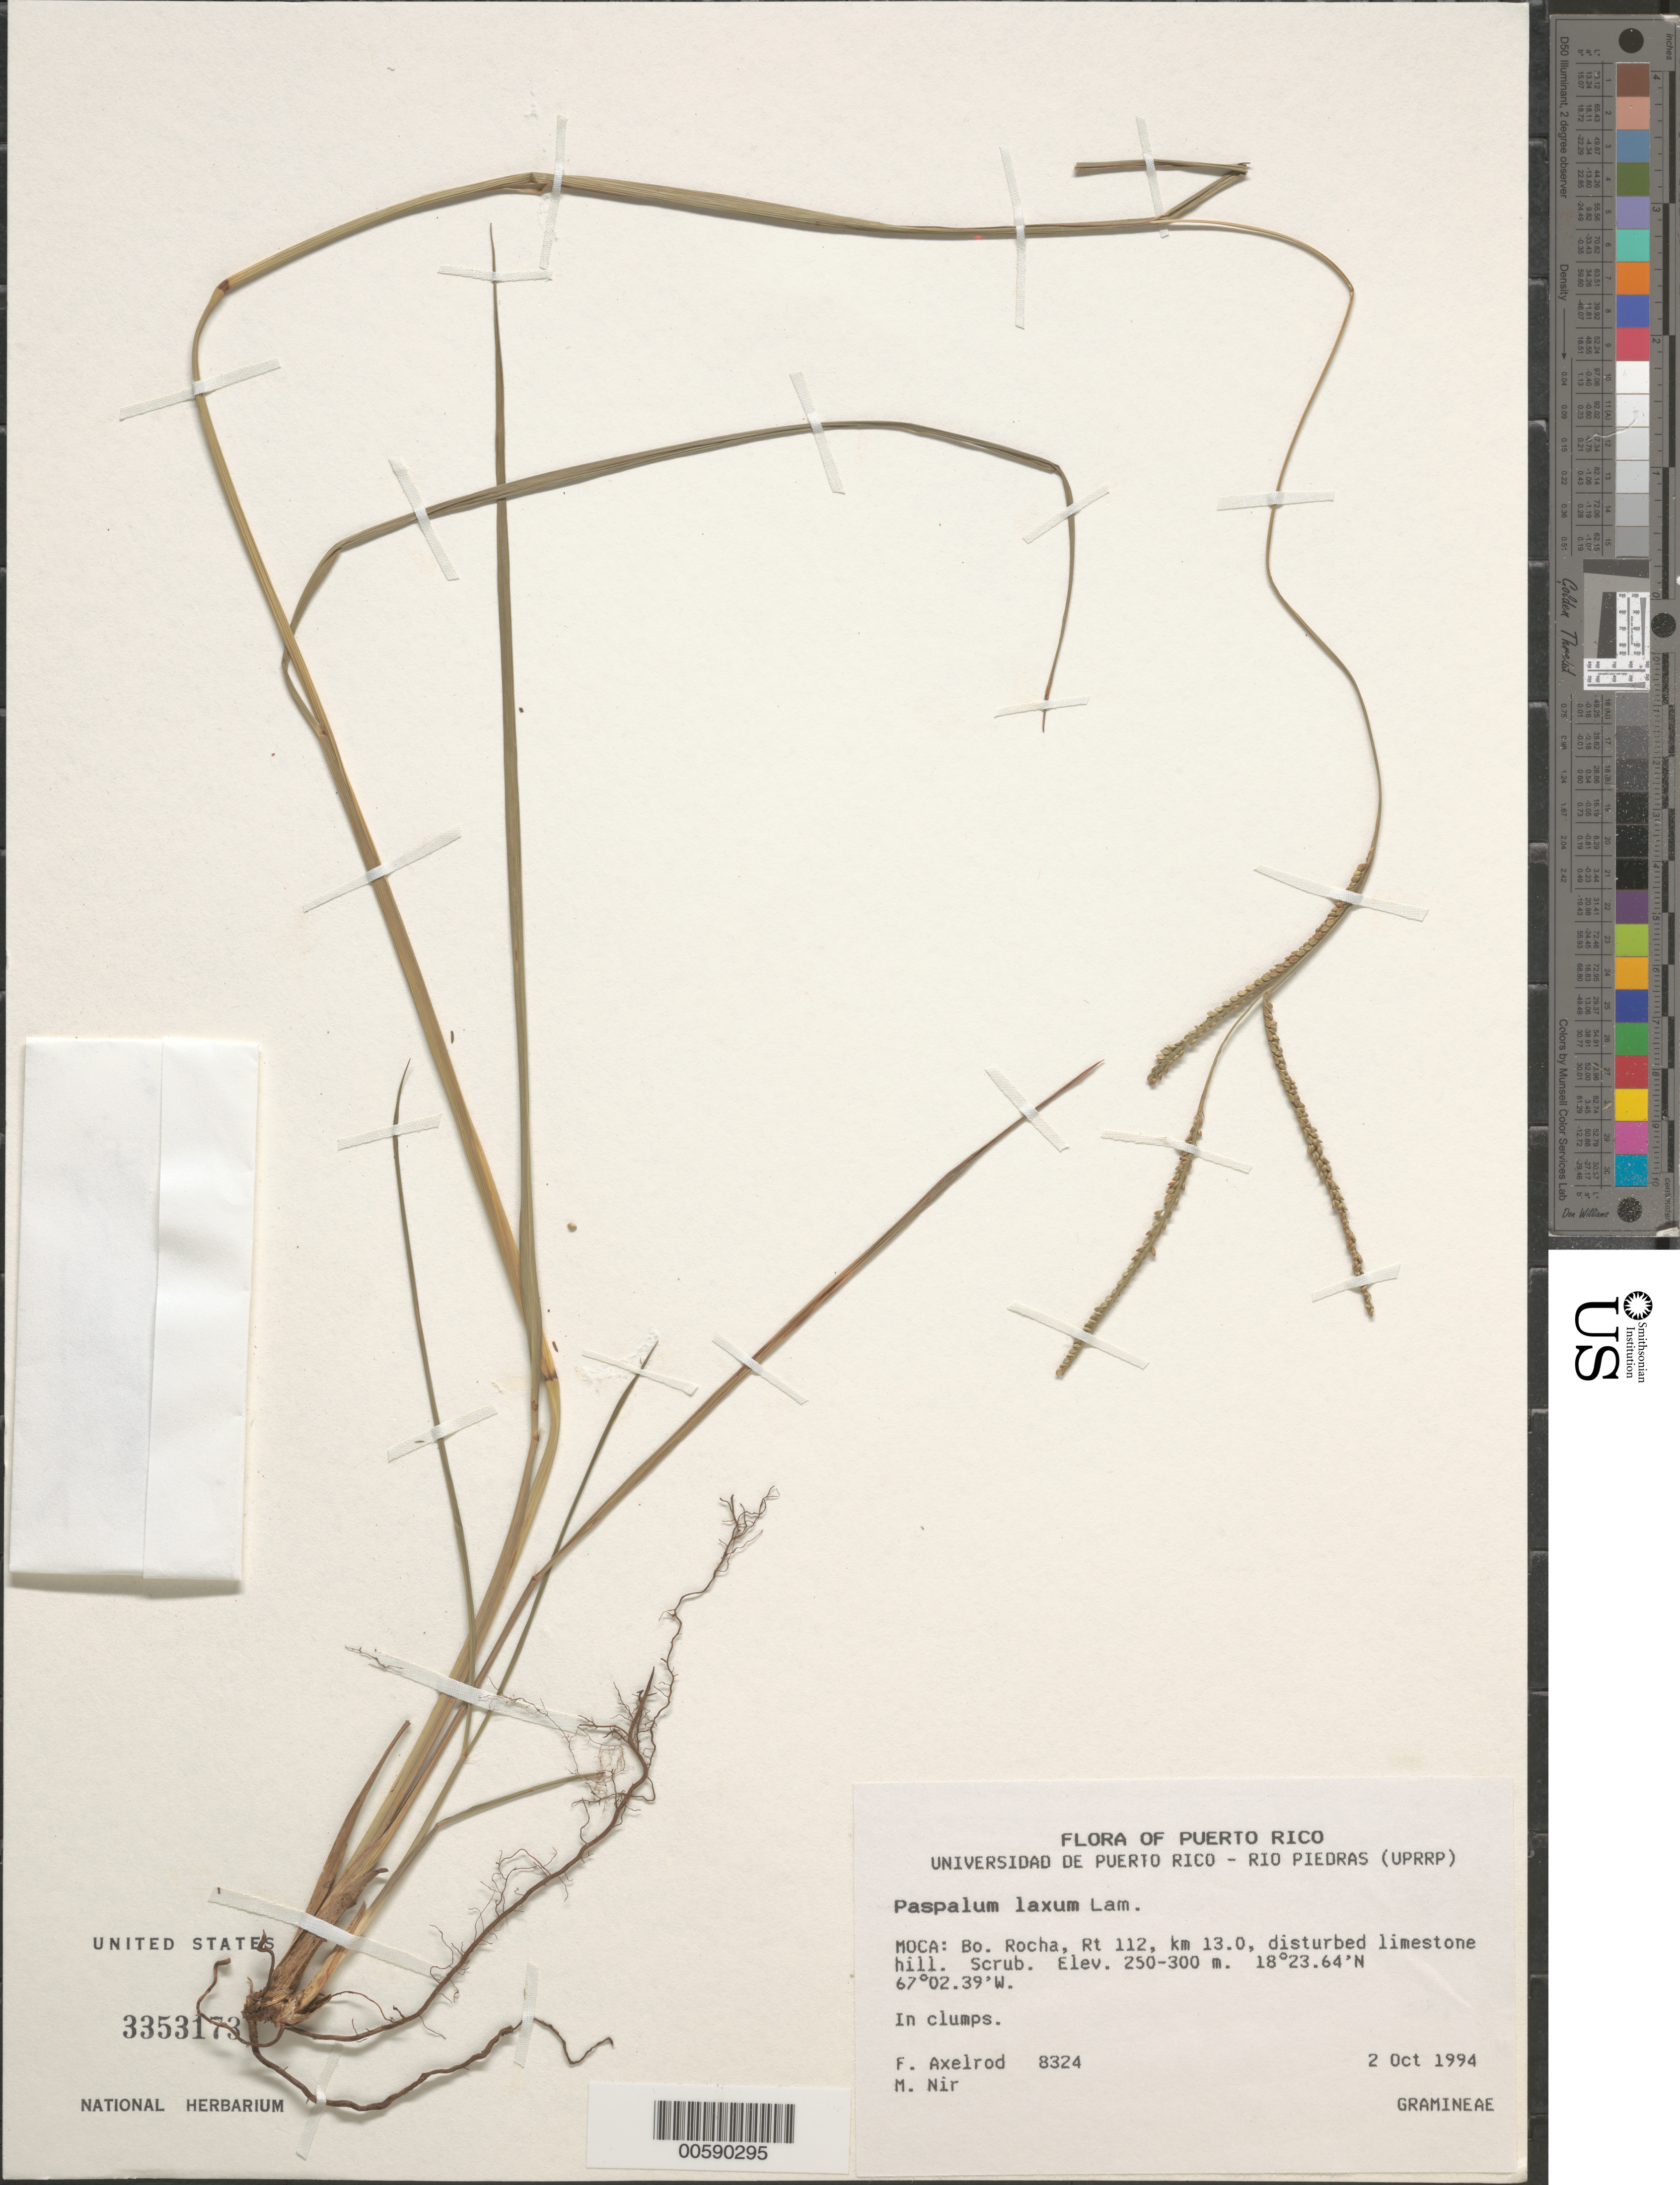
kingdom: Plantae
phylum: Tracheophyta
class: Liliopsida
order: Poales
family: Poaceae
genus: Paspalum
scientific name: Paspalum laxum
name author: Lam.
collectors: F. Axelrod & M. A. Nir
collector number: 8324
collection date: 1994-10-02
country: Puerto Rico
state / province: Moca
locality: Bo. Rocha, Rt 112, km 13.0, disturbed limestone hill.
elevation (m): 250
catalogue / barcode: US 3353173